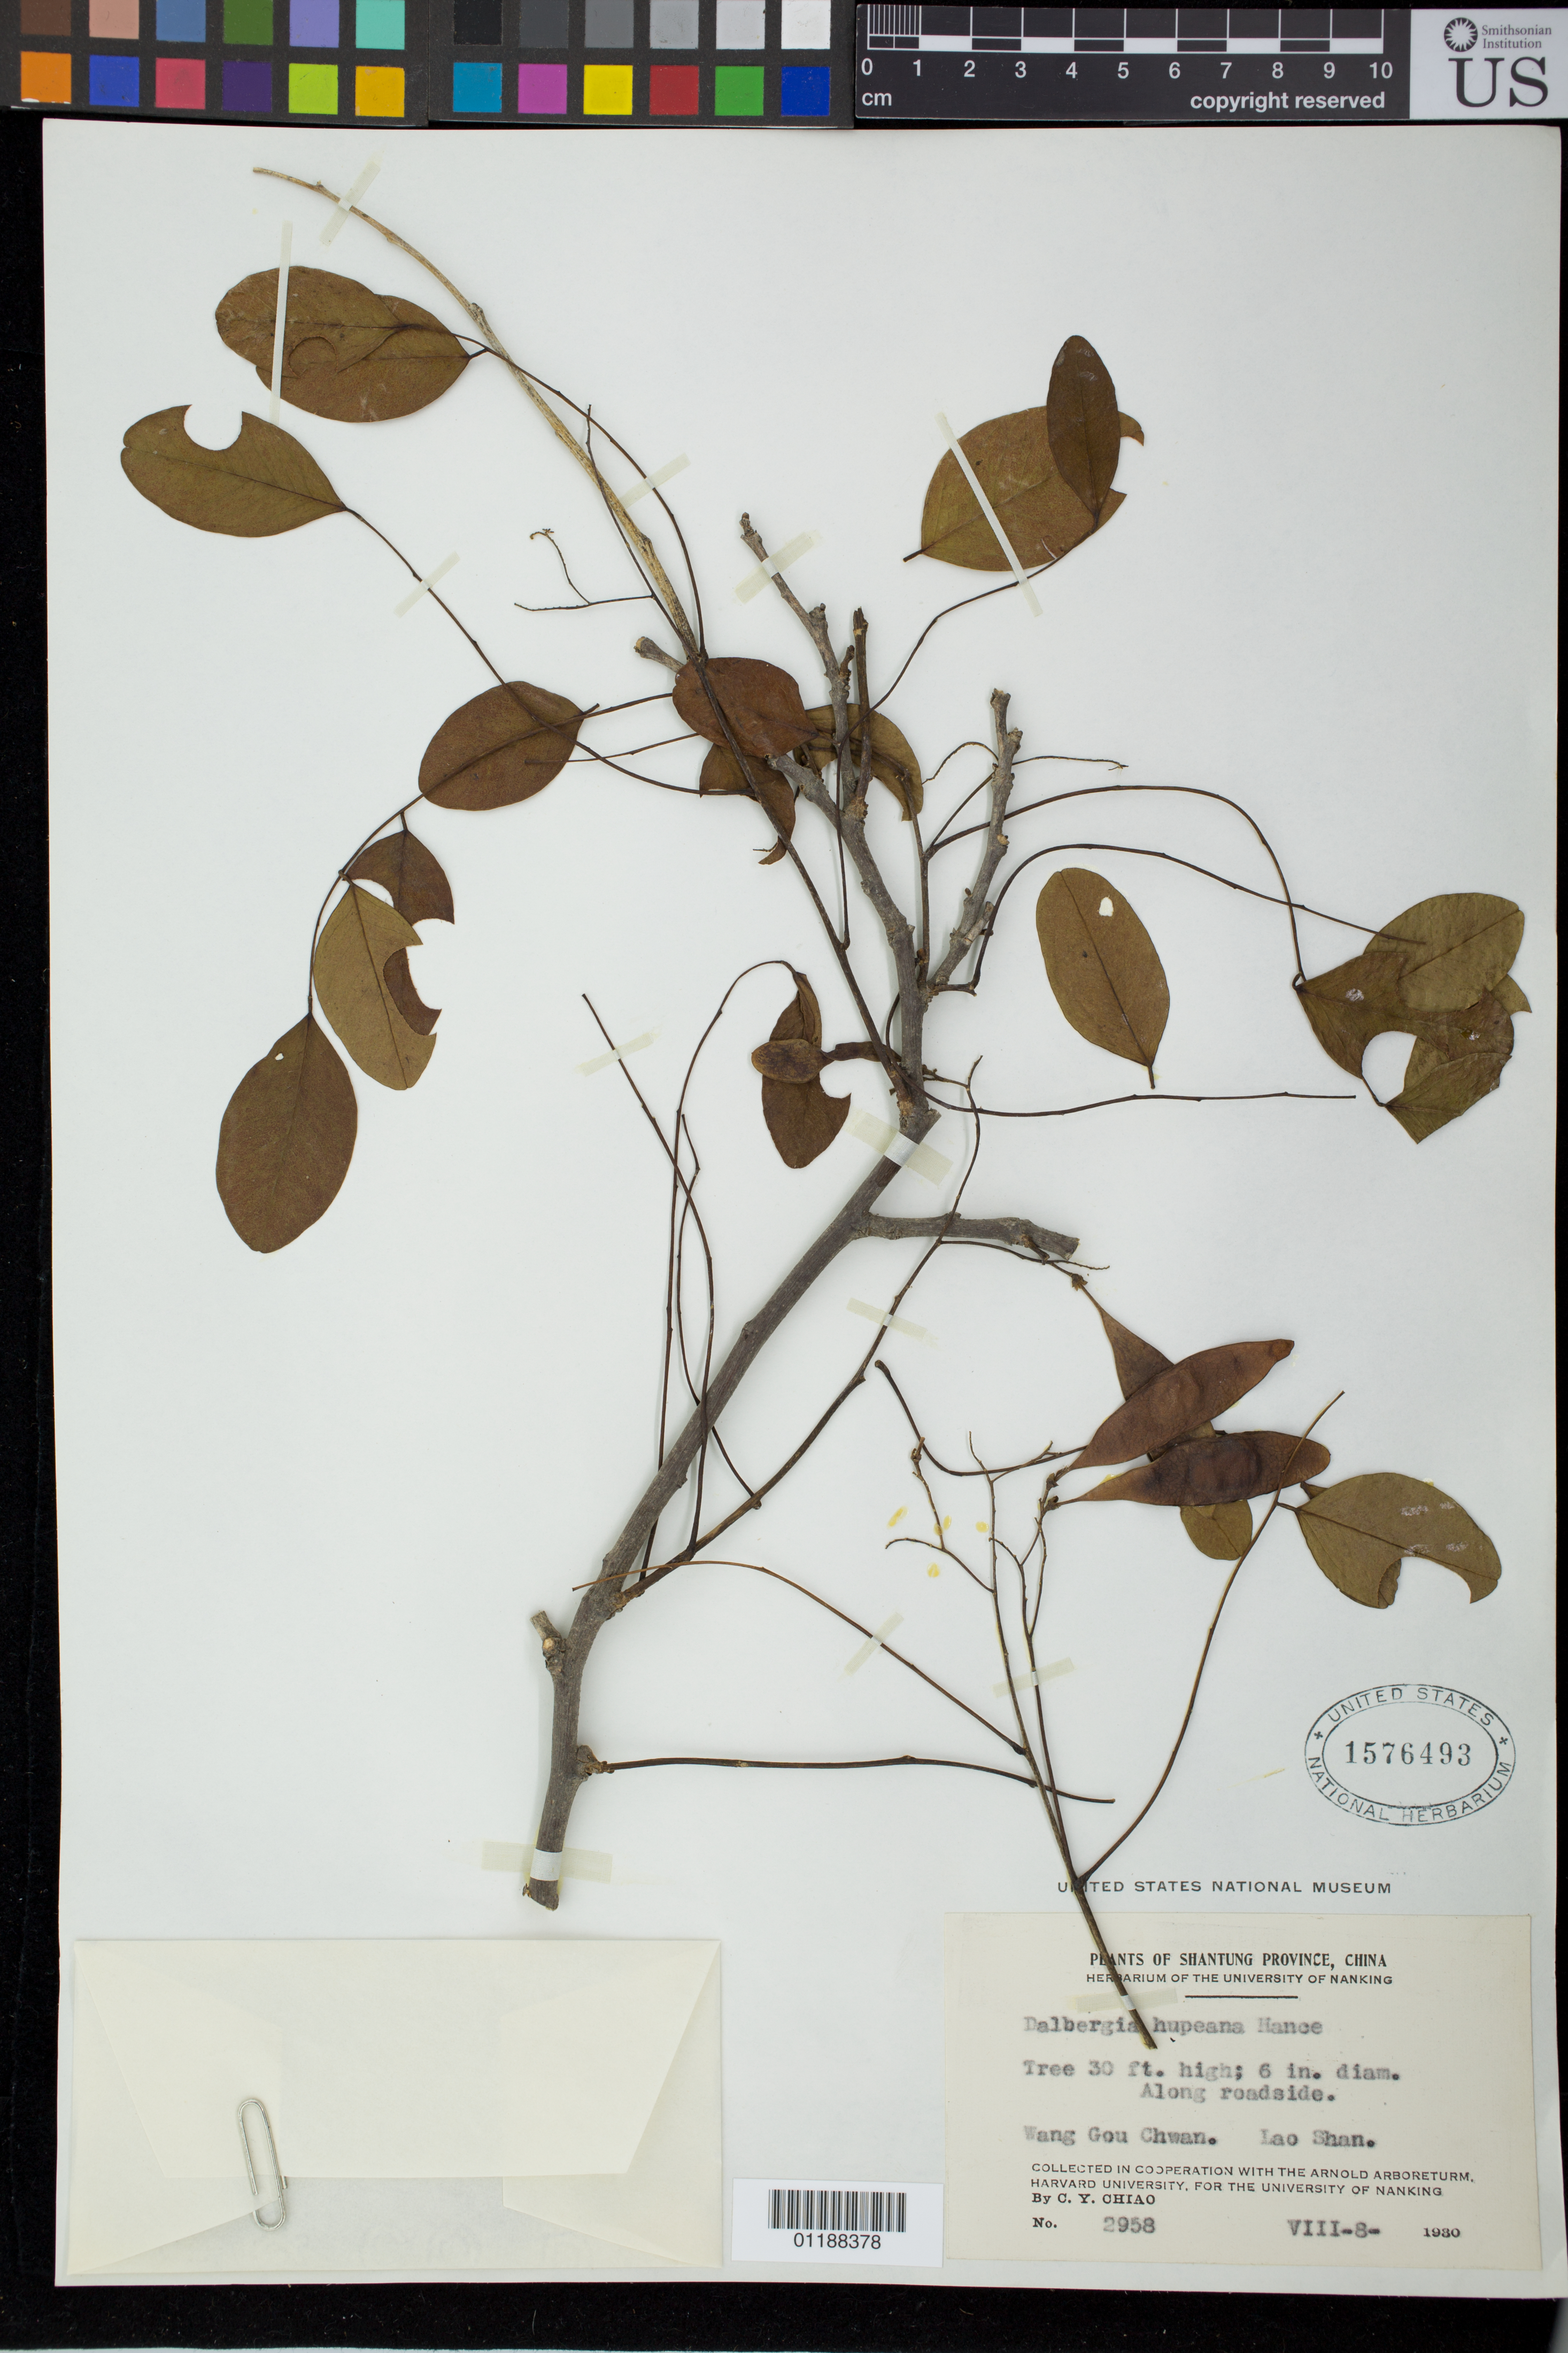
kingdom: Plantae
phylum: Tracheophyta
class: Magnoliopsida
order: Fabales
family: Fabaceae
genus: Dalbergia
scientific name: Dalbergia hupeana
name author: Hance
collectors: C. Y. Chiao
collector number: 2958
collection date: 1980-08-08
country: China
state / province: Shandong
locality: Wang Gou Chwan. Lao Shan. Along roadside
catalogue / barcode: US 157643